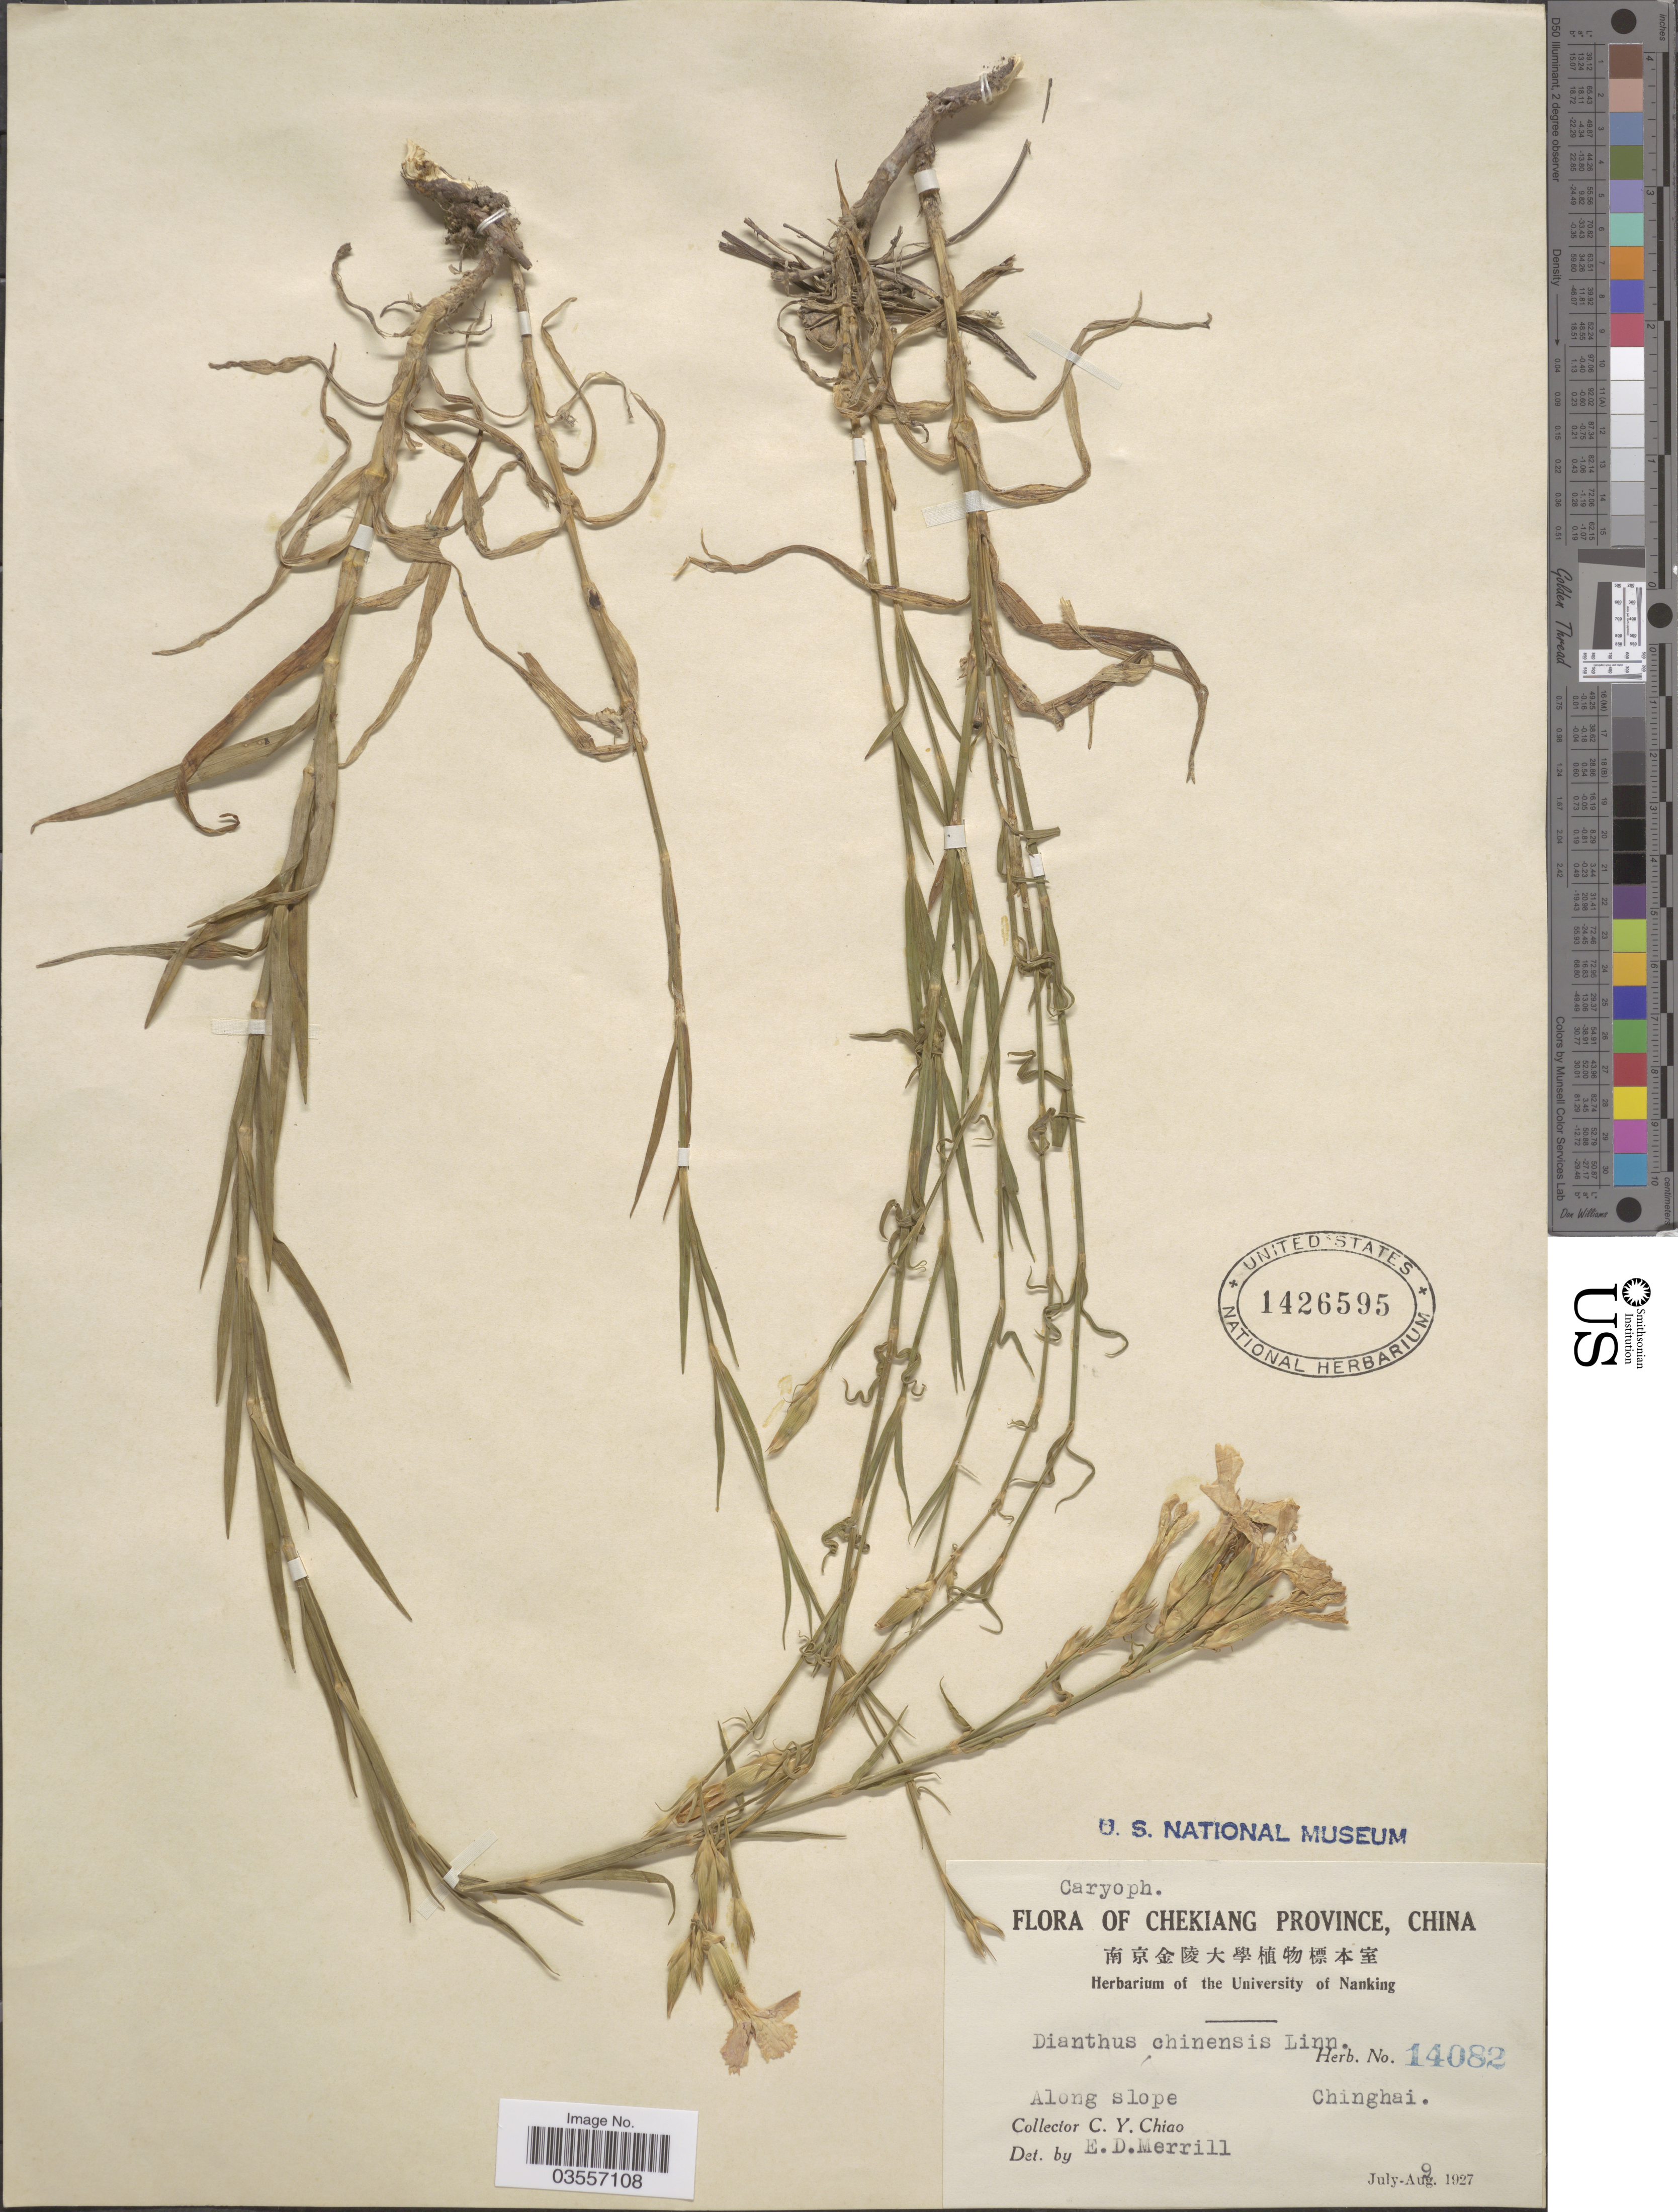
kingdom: Plantae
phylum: Tracheophyta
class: Magnoliopsida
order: Caryophyllales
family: Caryophyllaceae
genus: Dianthus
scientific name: Dianthus chinensis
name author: L.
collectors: C. Y. Chiao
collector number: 14082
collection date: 1927-07-09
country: China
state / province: Zhejiang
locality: Chekiang Province. Chinghai.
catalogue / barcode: US 1426595